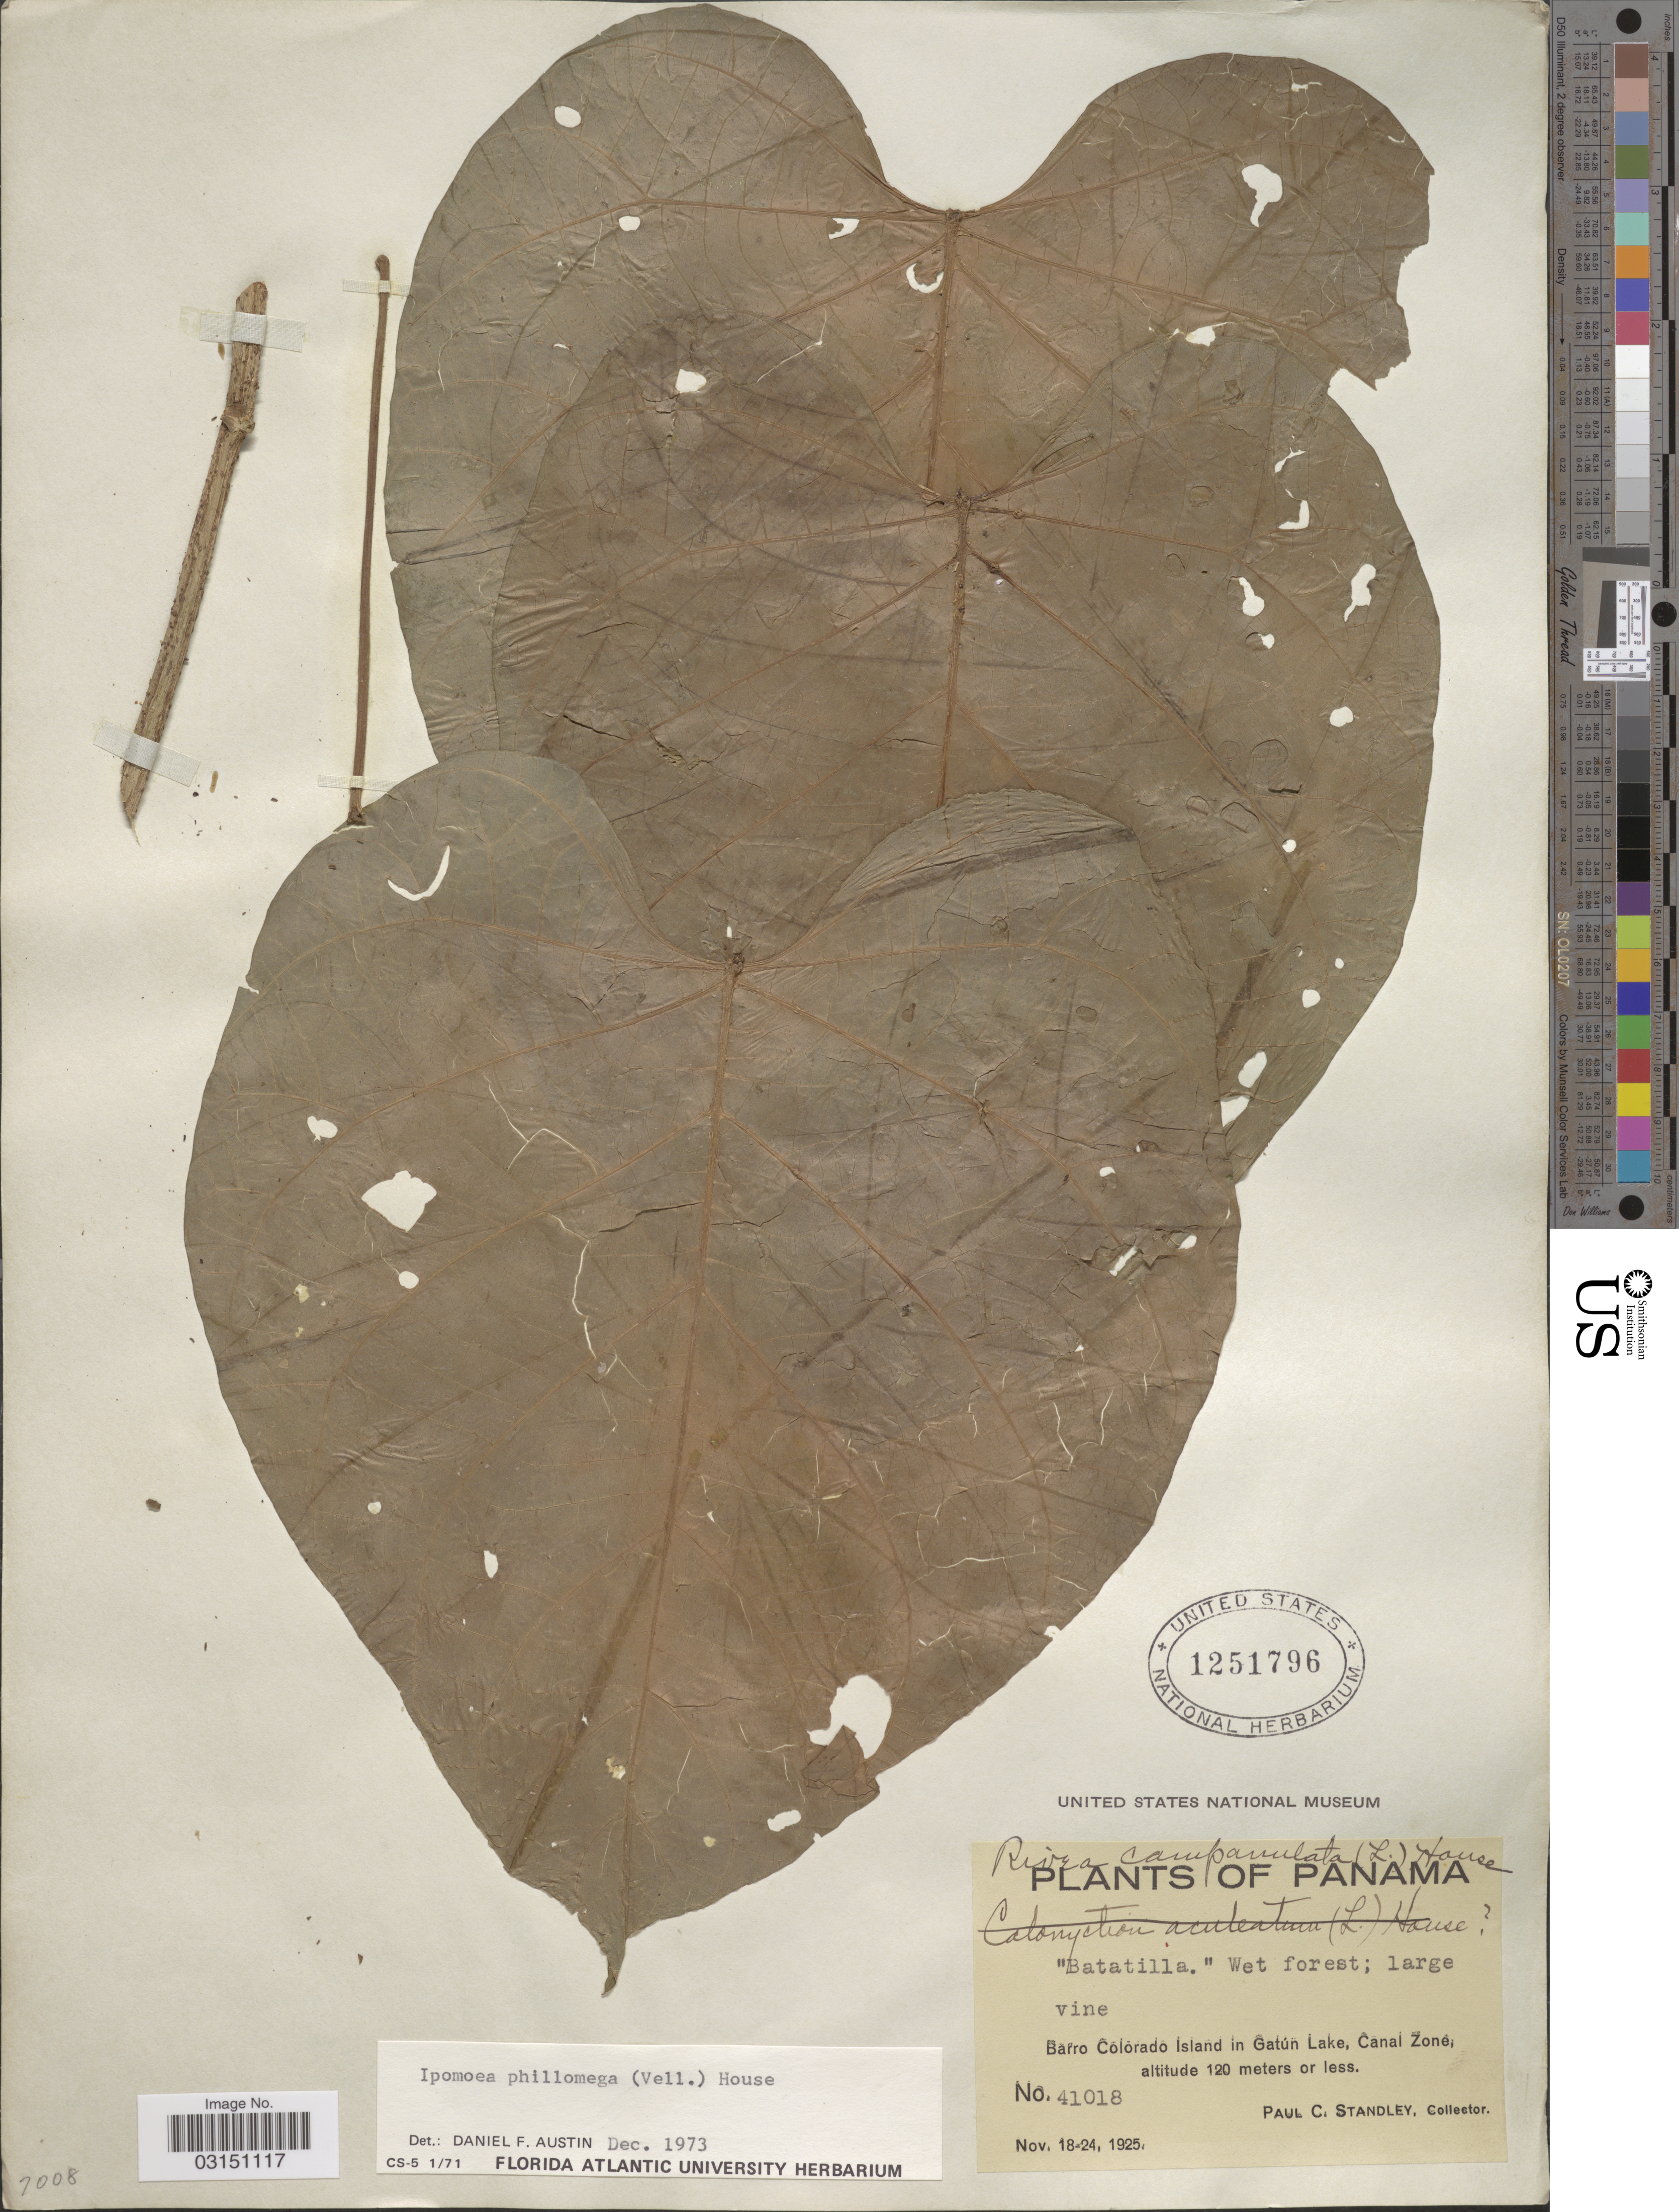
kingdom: Plantae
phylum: Tracheophyta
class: Magnoliopsida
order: Solanales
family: Convolvulaceae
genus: Ipomoea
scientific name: Ipomoea philomega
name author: (Vell.) House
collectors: P. C. Standley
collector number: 41018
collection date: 1925-11-18/1925-11-24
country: Panama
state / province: Panamá Oeste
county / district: Canal Zone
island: Barro Colorado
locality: Barro Colorado Island in Gatún Lake, Canal Zone.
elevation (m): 120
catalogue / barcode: US 1251796